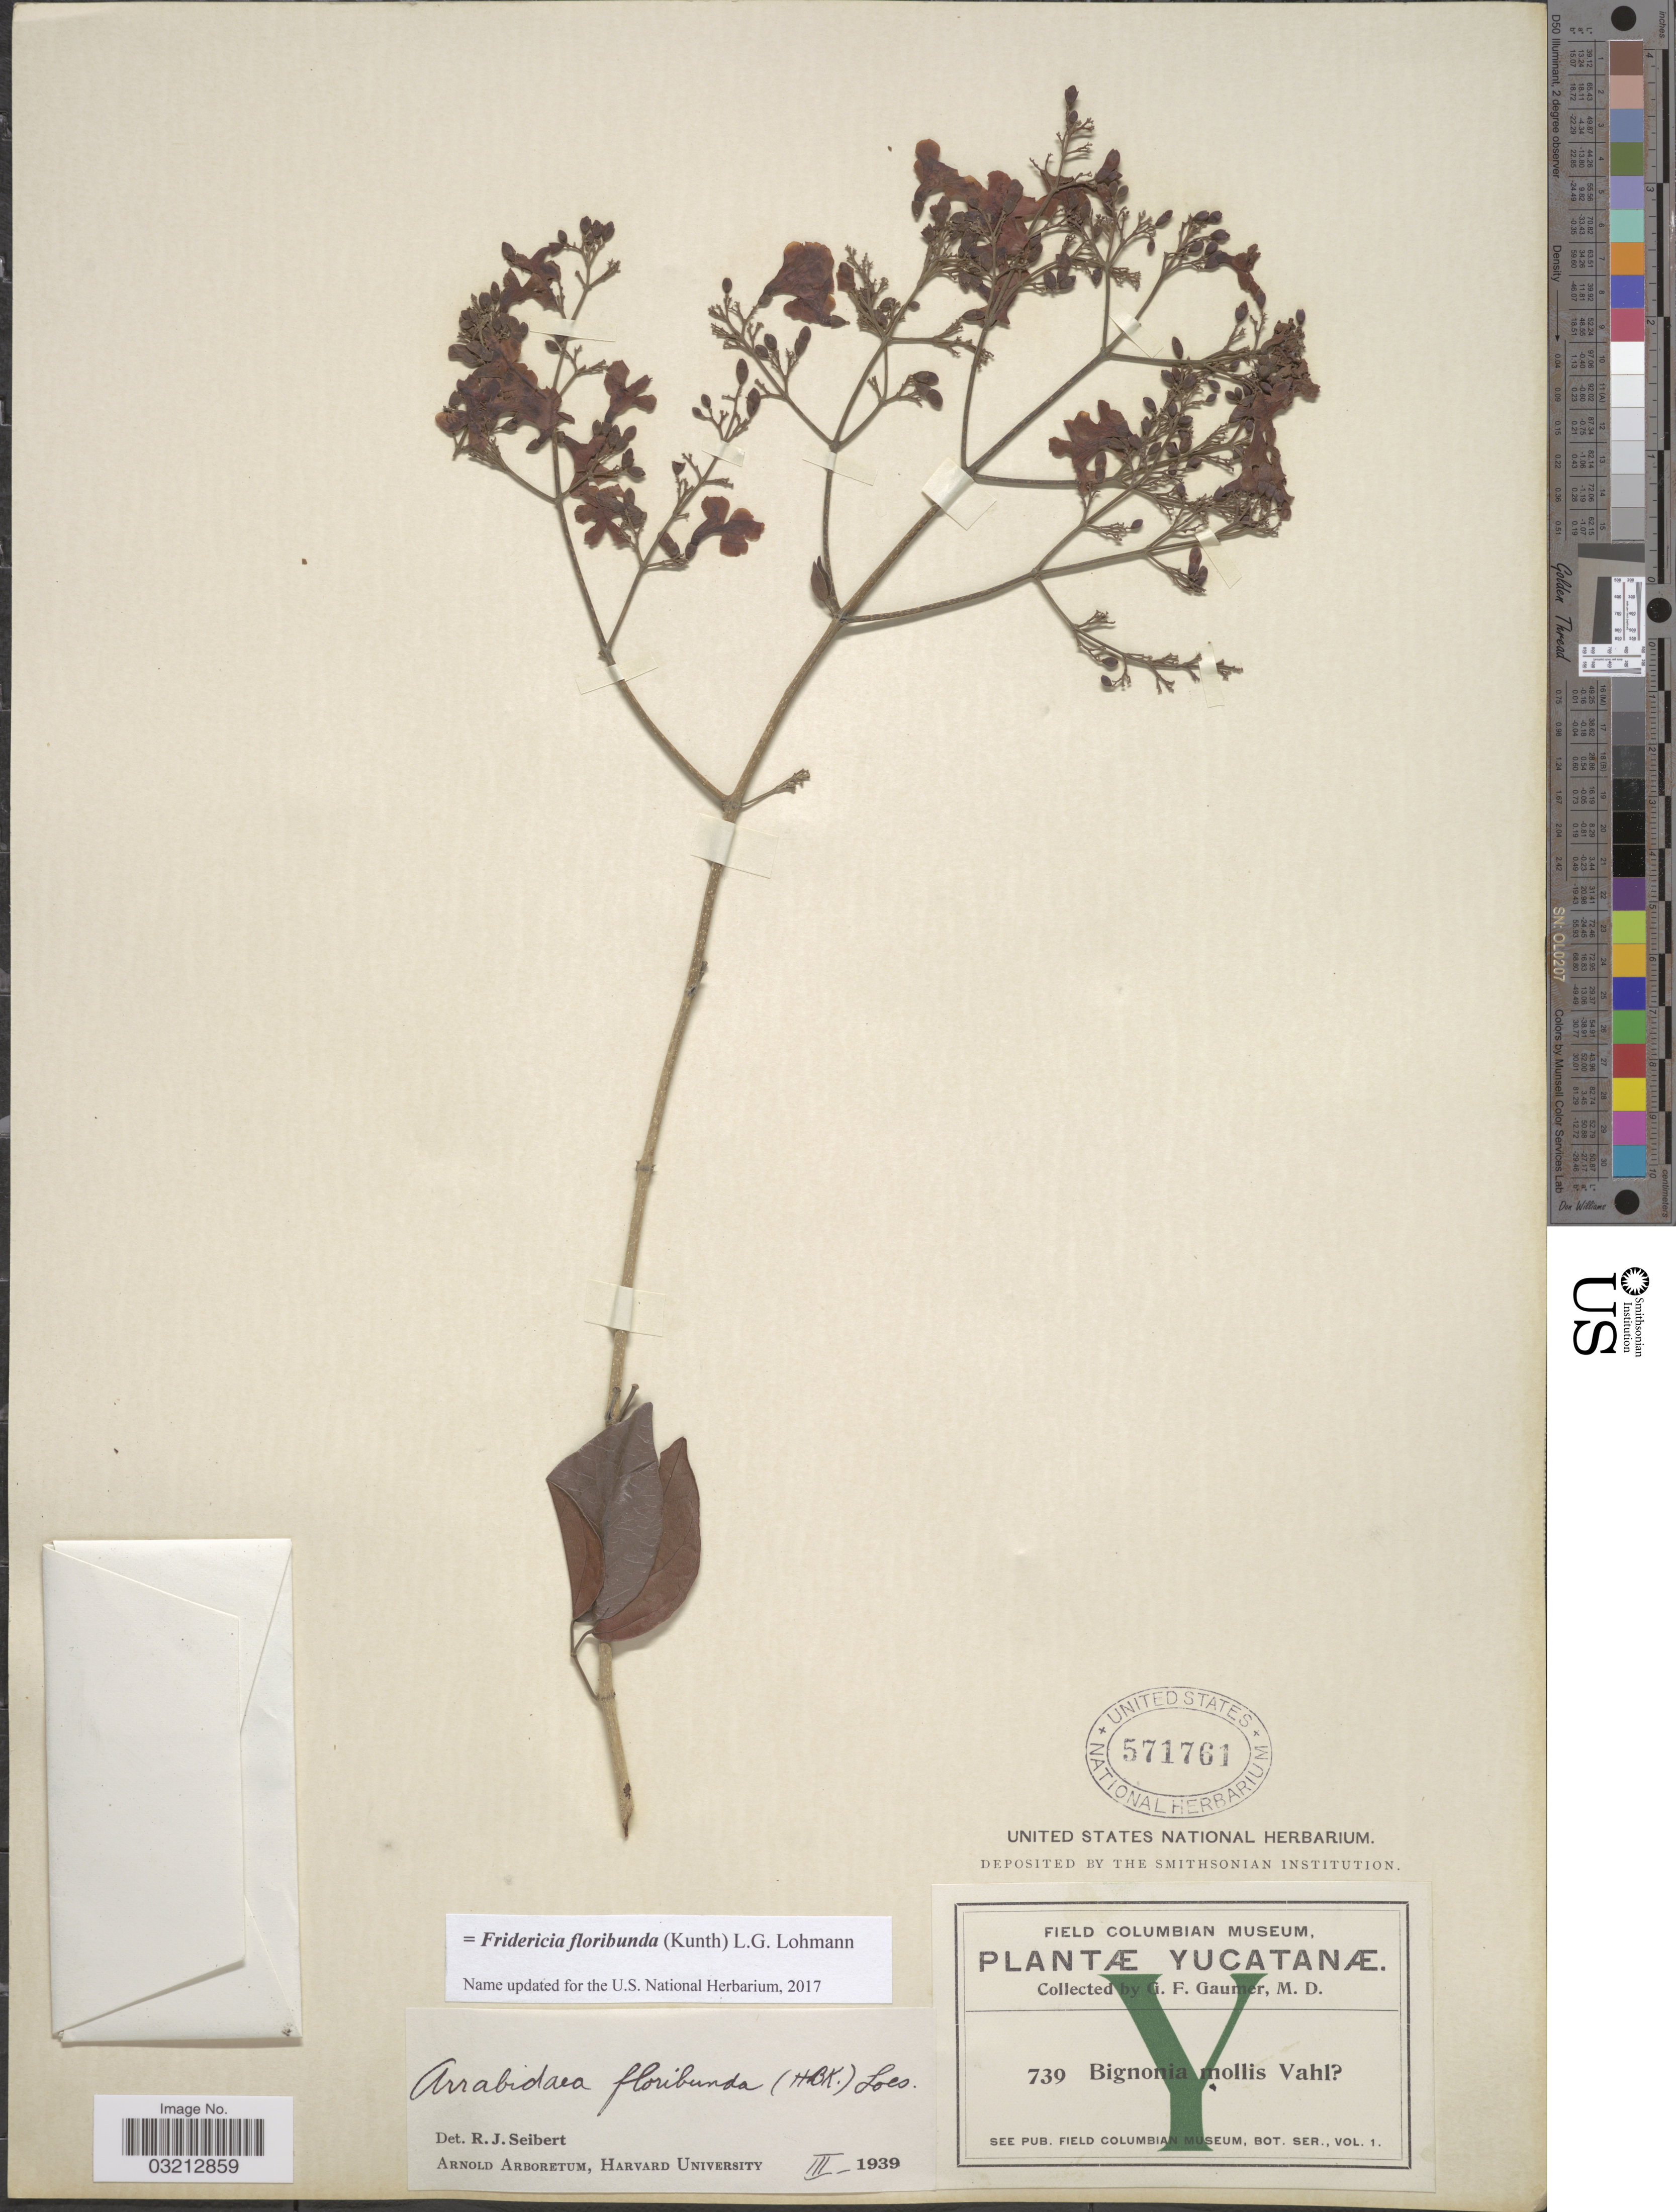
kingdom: Plantae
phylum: Tracheophyta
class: Magnoliopsida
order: Lamiales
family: Bignoniaceae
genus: Fridericia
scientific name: Fridericia floribunda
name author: (Kunth) L.G. Lohmann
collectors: G. F. Gaumer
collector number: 739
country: Mexico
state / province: Yucatán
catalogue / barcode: US 571761